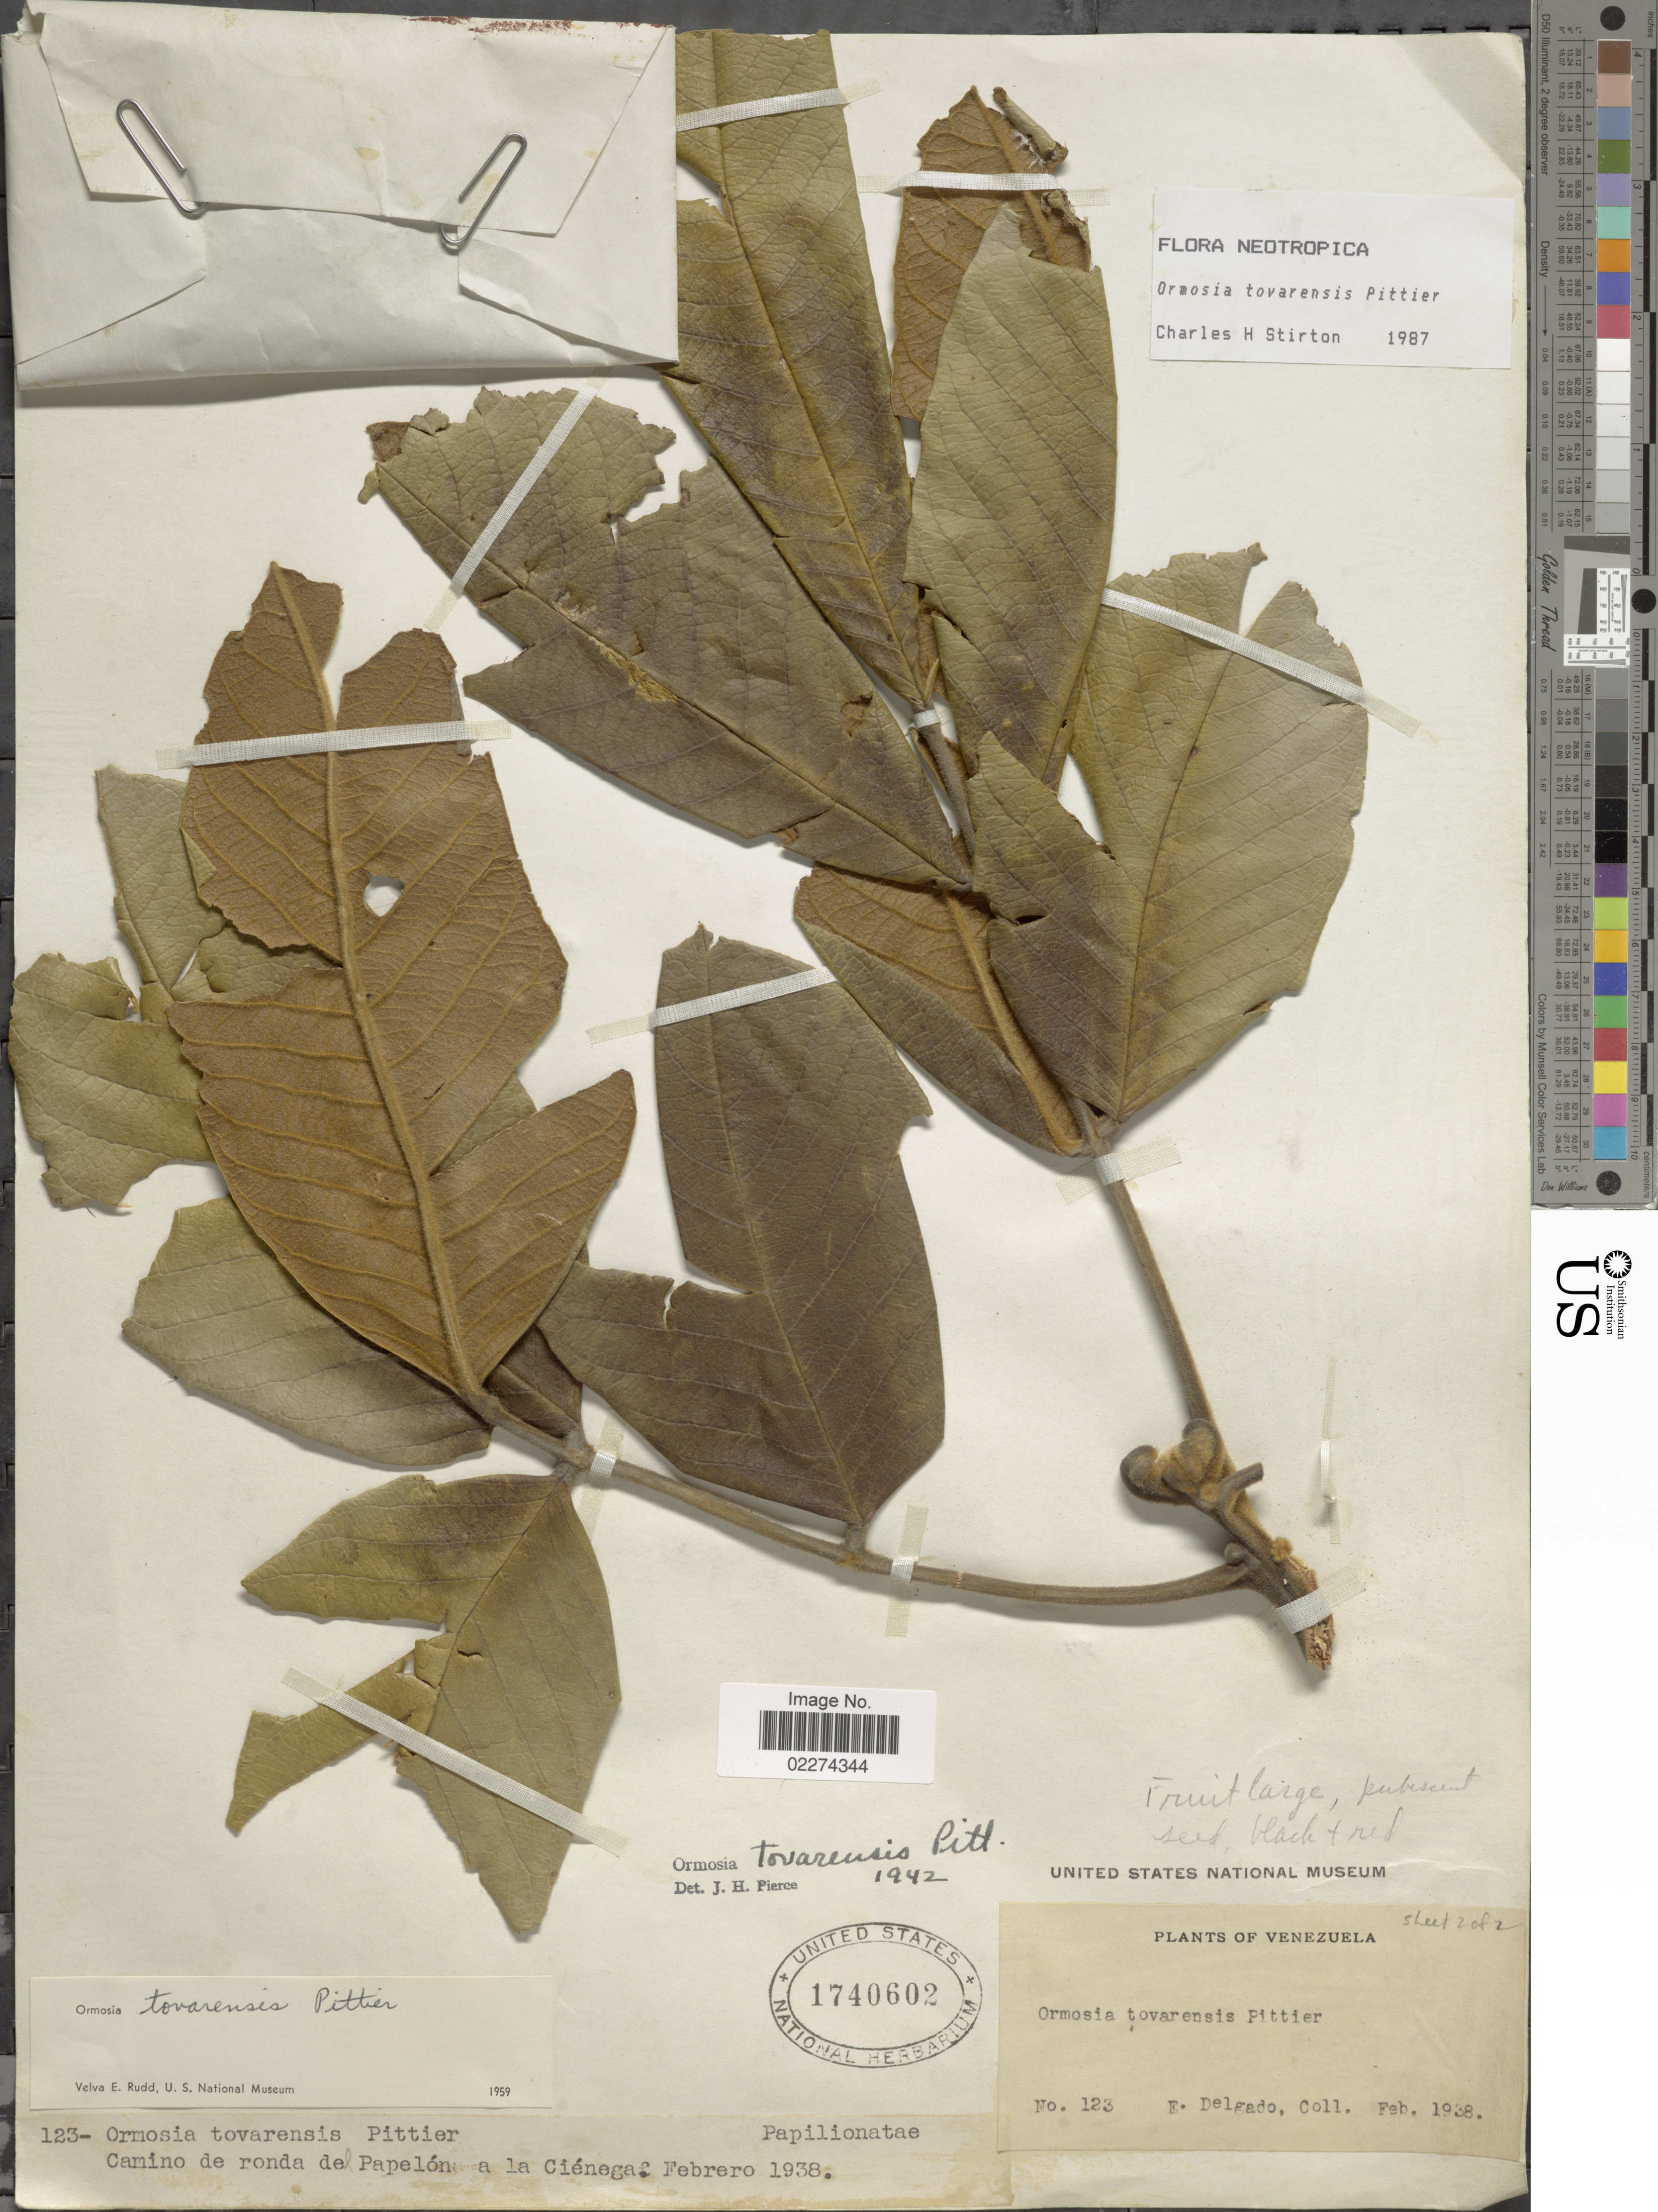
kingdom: Plantae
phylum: Tracheophyta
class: Magnoliopsida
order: Fabales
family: Fabaceae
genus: Ormosia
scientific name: Ormosia tovarensis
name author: Pittier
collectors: E. Delgado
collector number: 123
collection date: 1938-02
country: Venezuela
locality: Camino de ronda de Papelon a la Cienega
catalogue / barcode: US 17040602